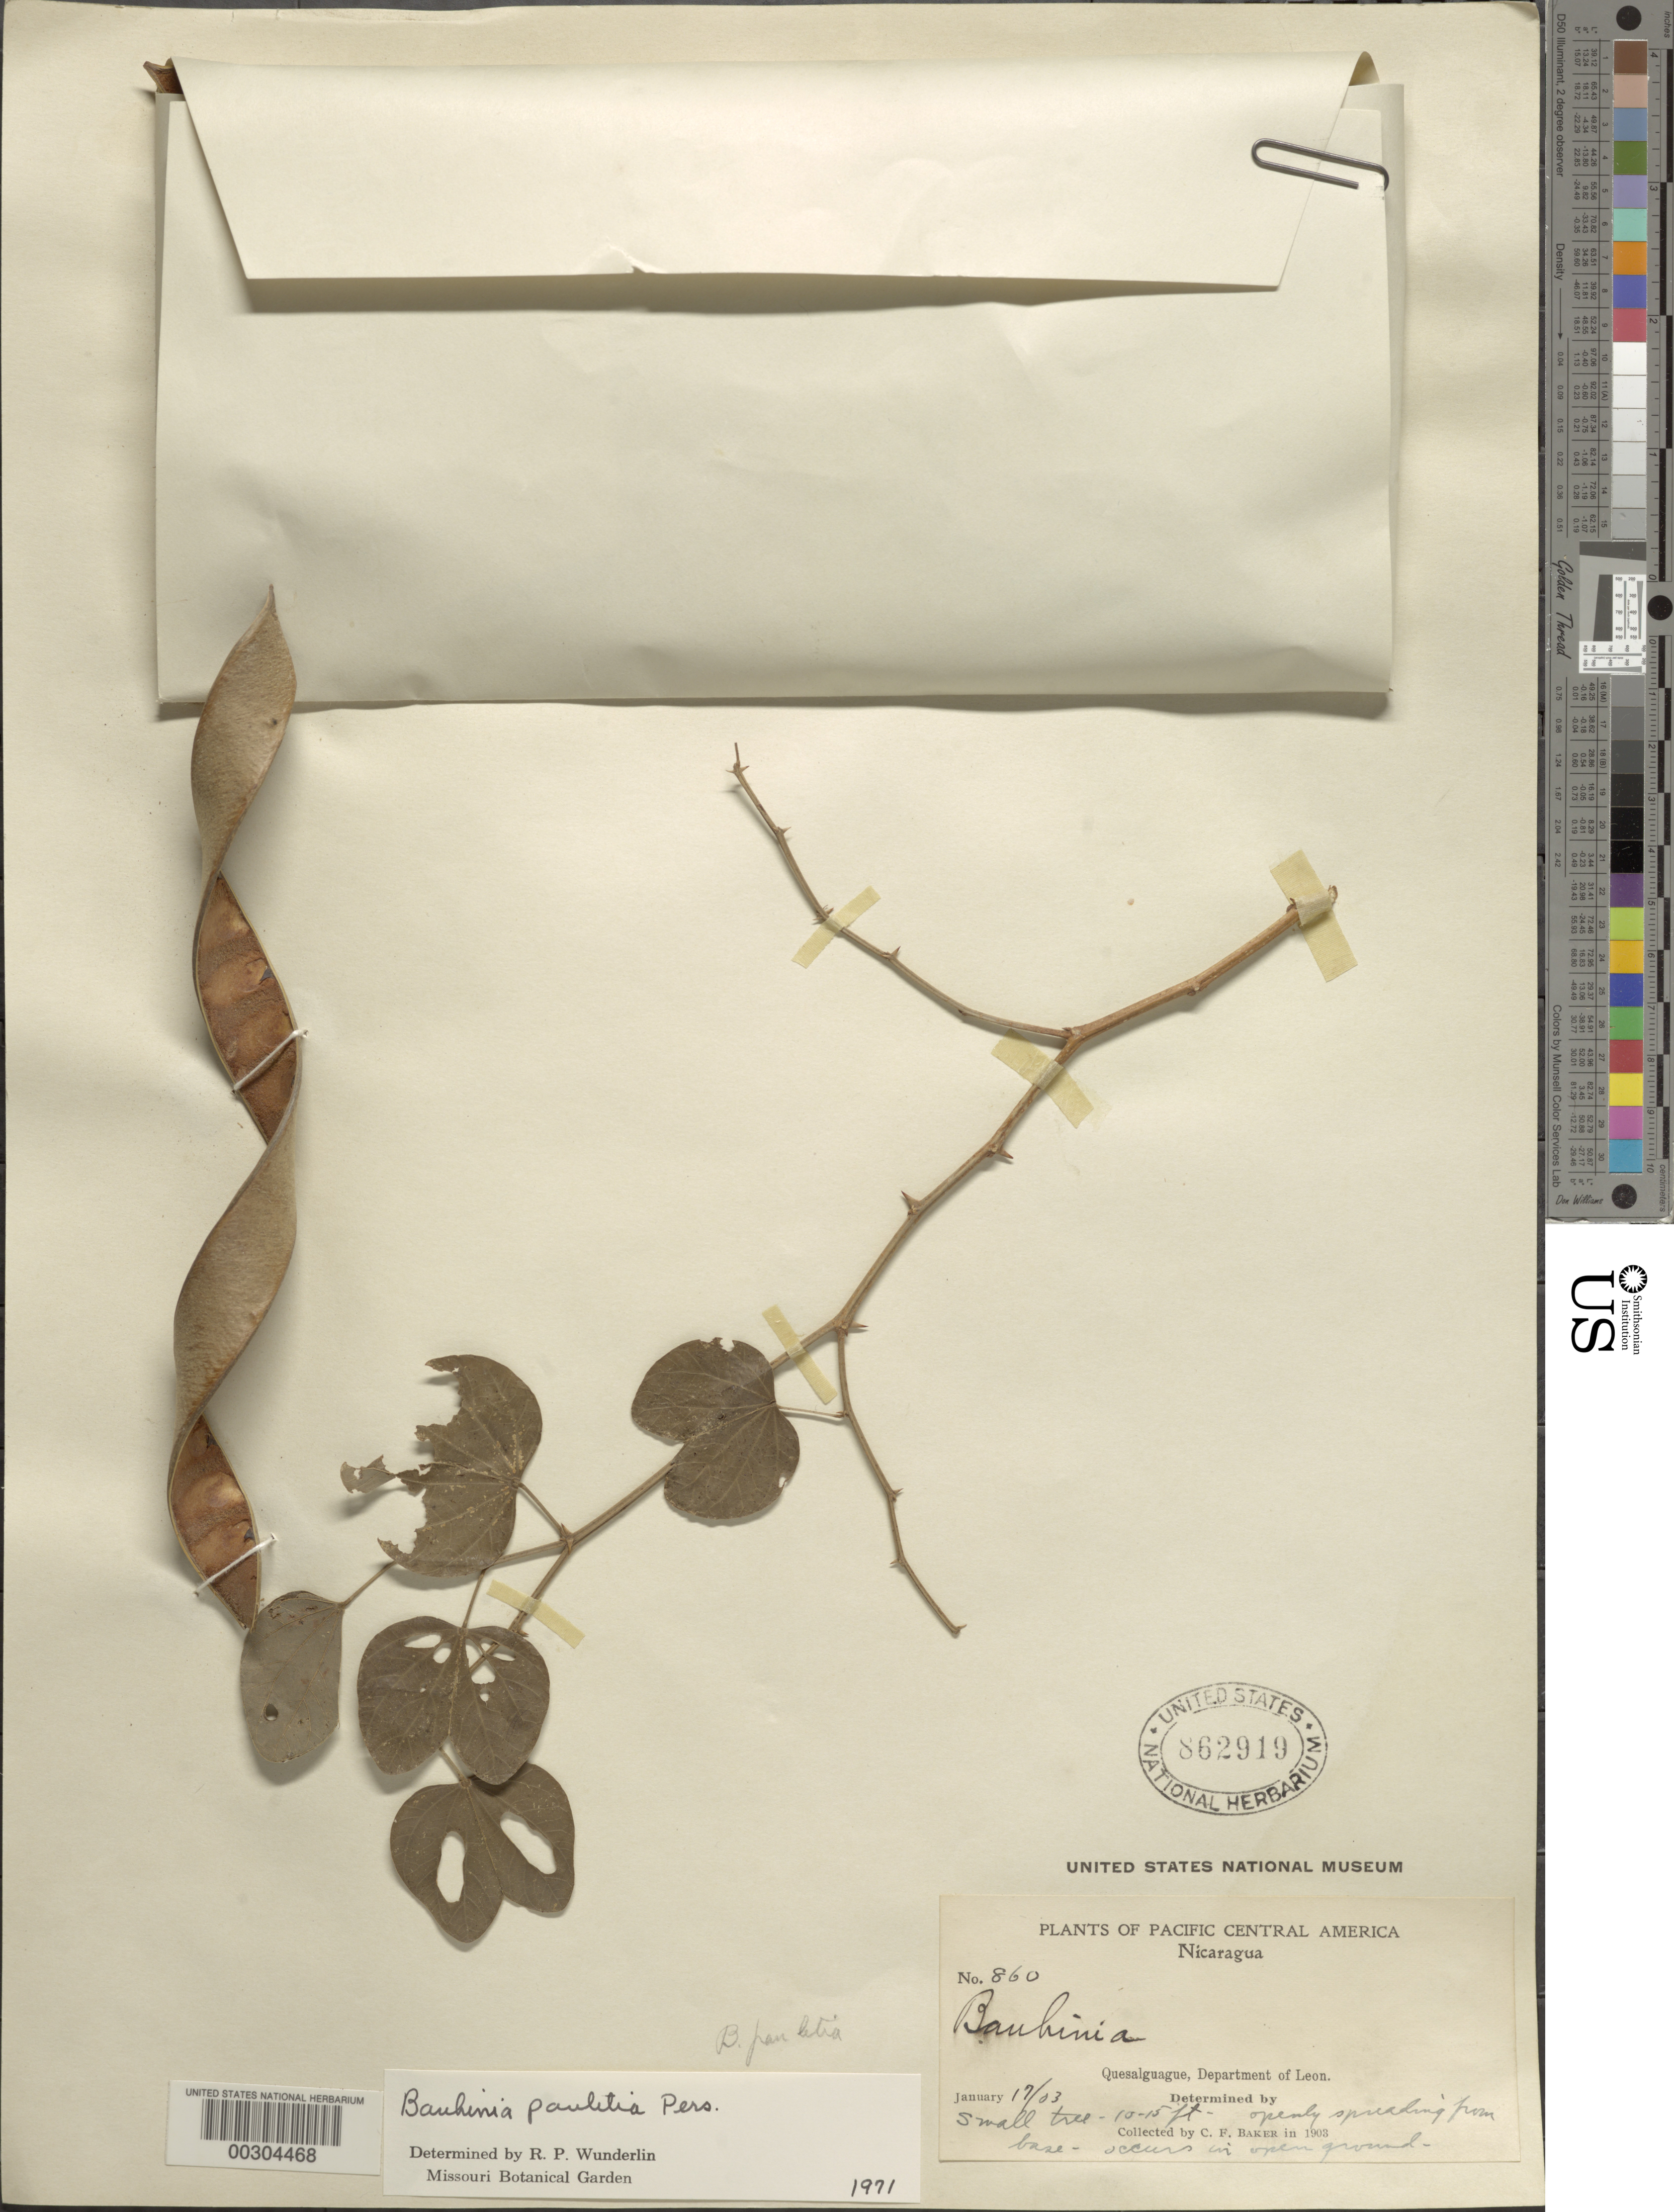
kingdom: Plantae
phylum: Tracheophyta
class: Magnoliopsida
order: Fabales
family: Fabaceae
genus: Bauhinia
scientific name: Bauhinia pauletia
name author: Pers.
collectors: C. F. Baker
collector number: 860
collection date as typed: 17 Jan 1903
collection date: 1903-01-17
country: Nicaragua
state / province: León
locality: Quesalguague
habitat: Open ground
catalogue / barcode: US 862919